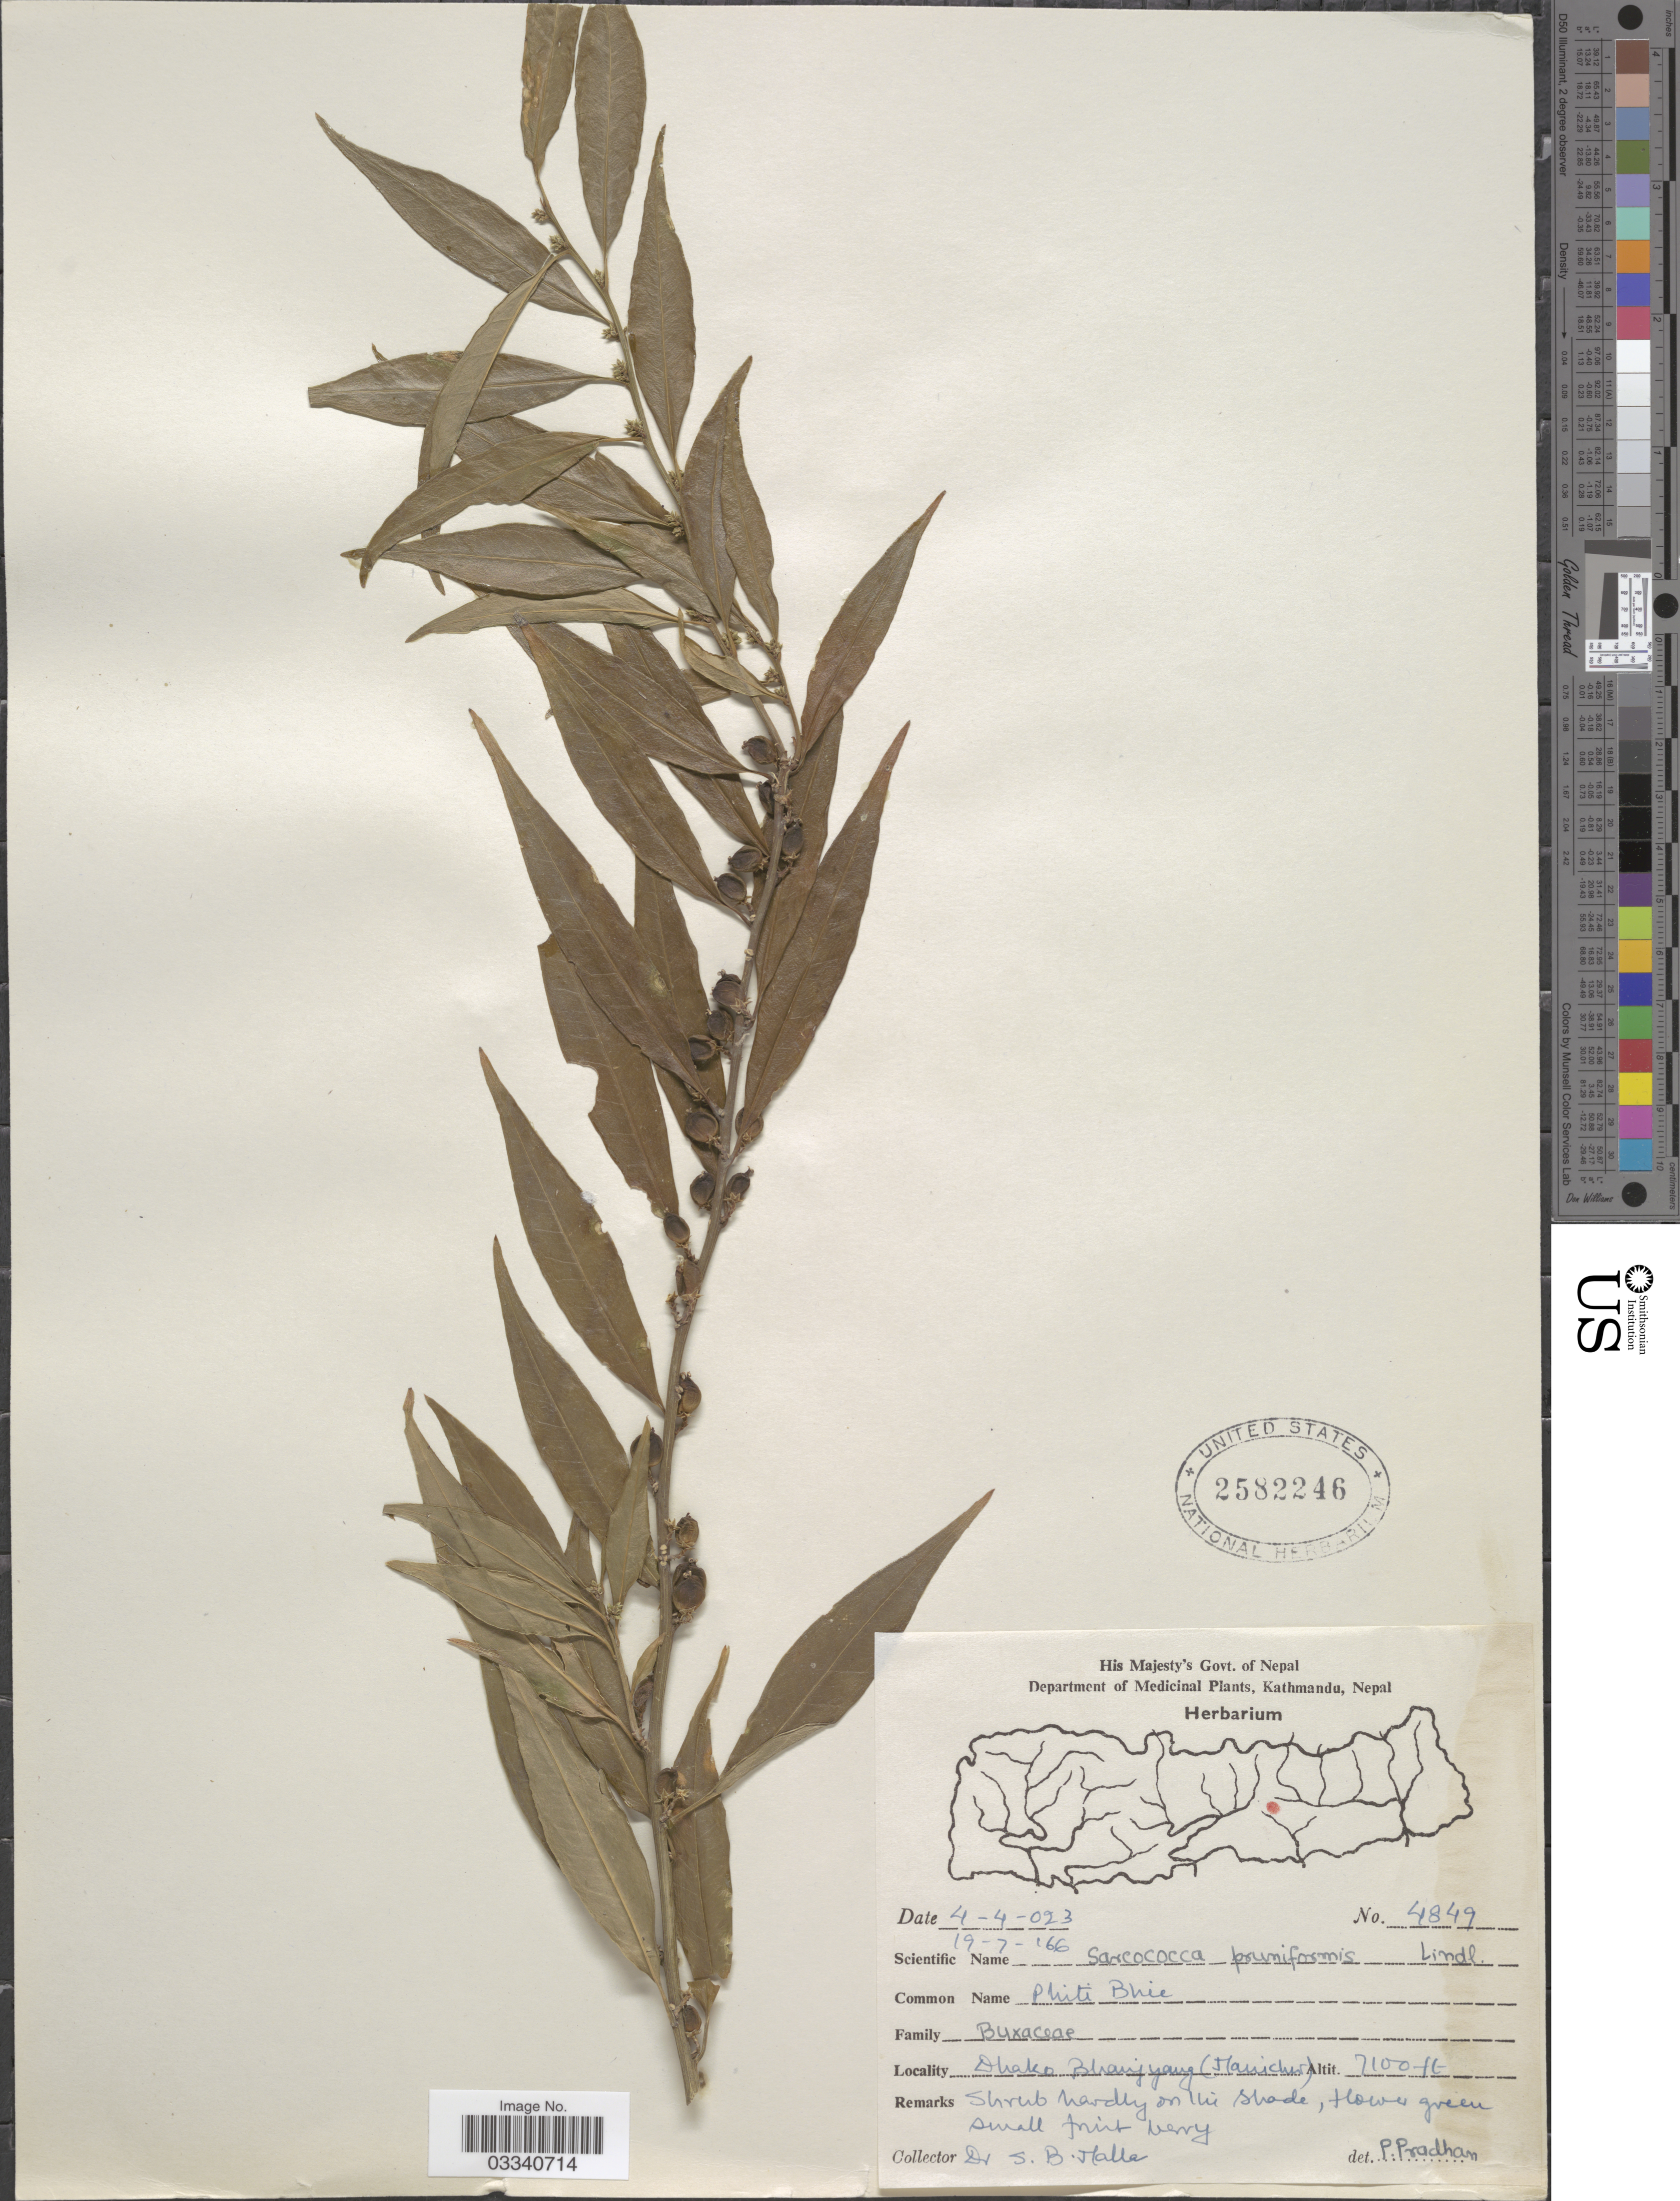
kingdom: Plantae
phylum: Tracheophyta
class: Magnoliopsida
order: Buxales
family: Buxaceae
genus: Sarcococca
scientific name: Sarcococca saligna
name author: (D. Don) Müll. Arg.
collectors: S. Malla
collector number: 4849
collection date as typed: Transcribed d/m/y: 19/7/66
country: Nepal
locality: Dhaka Bhanj yang (Manichur).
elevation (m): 2164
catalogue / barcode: US 2582246